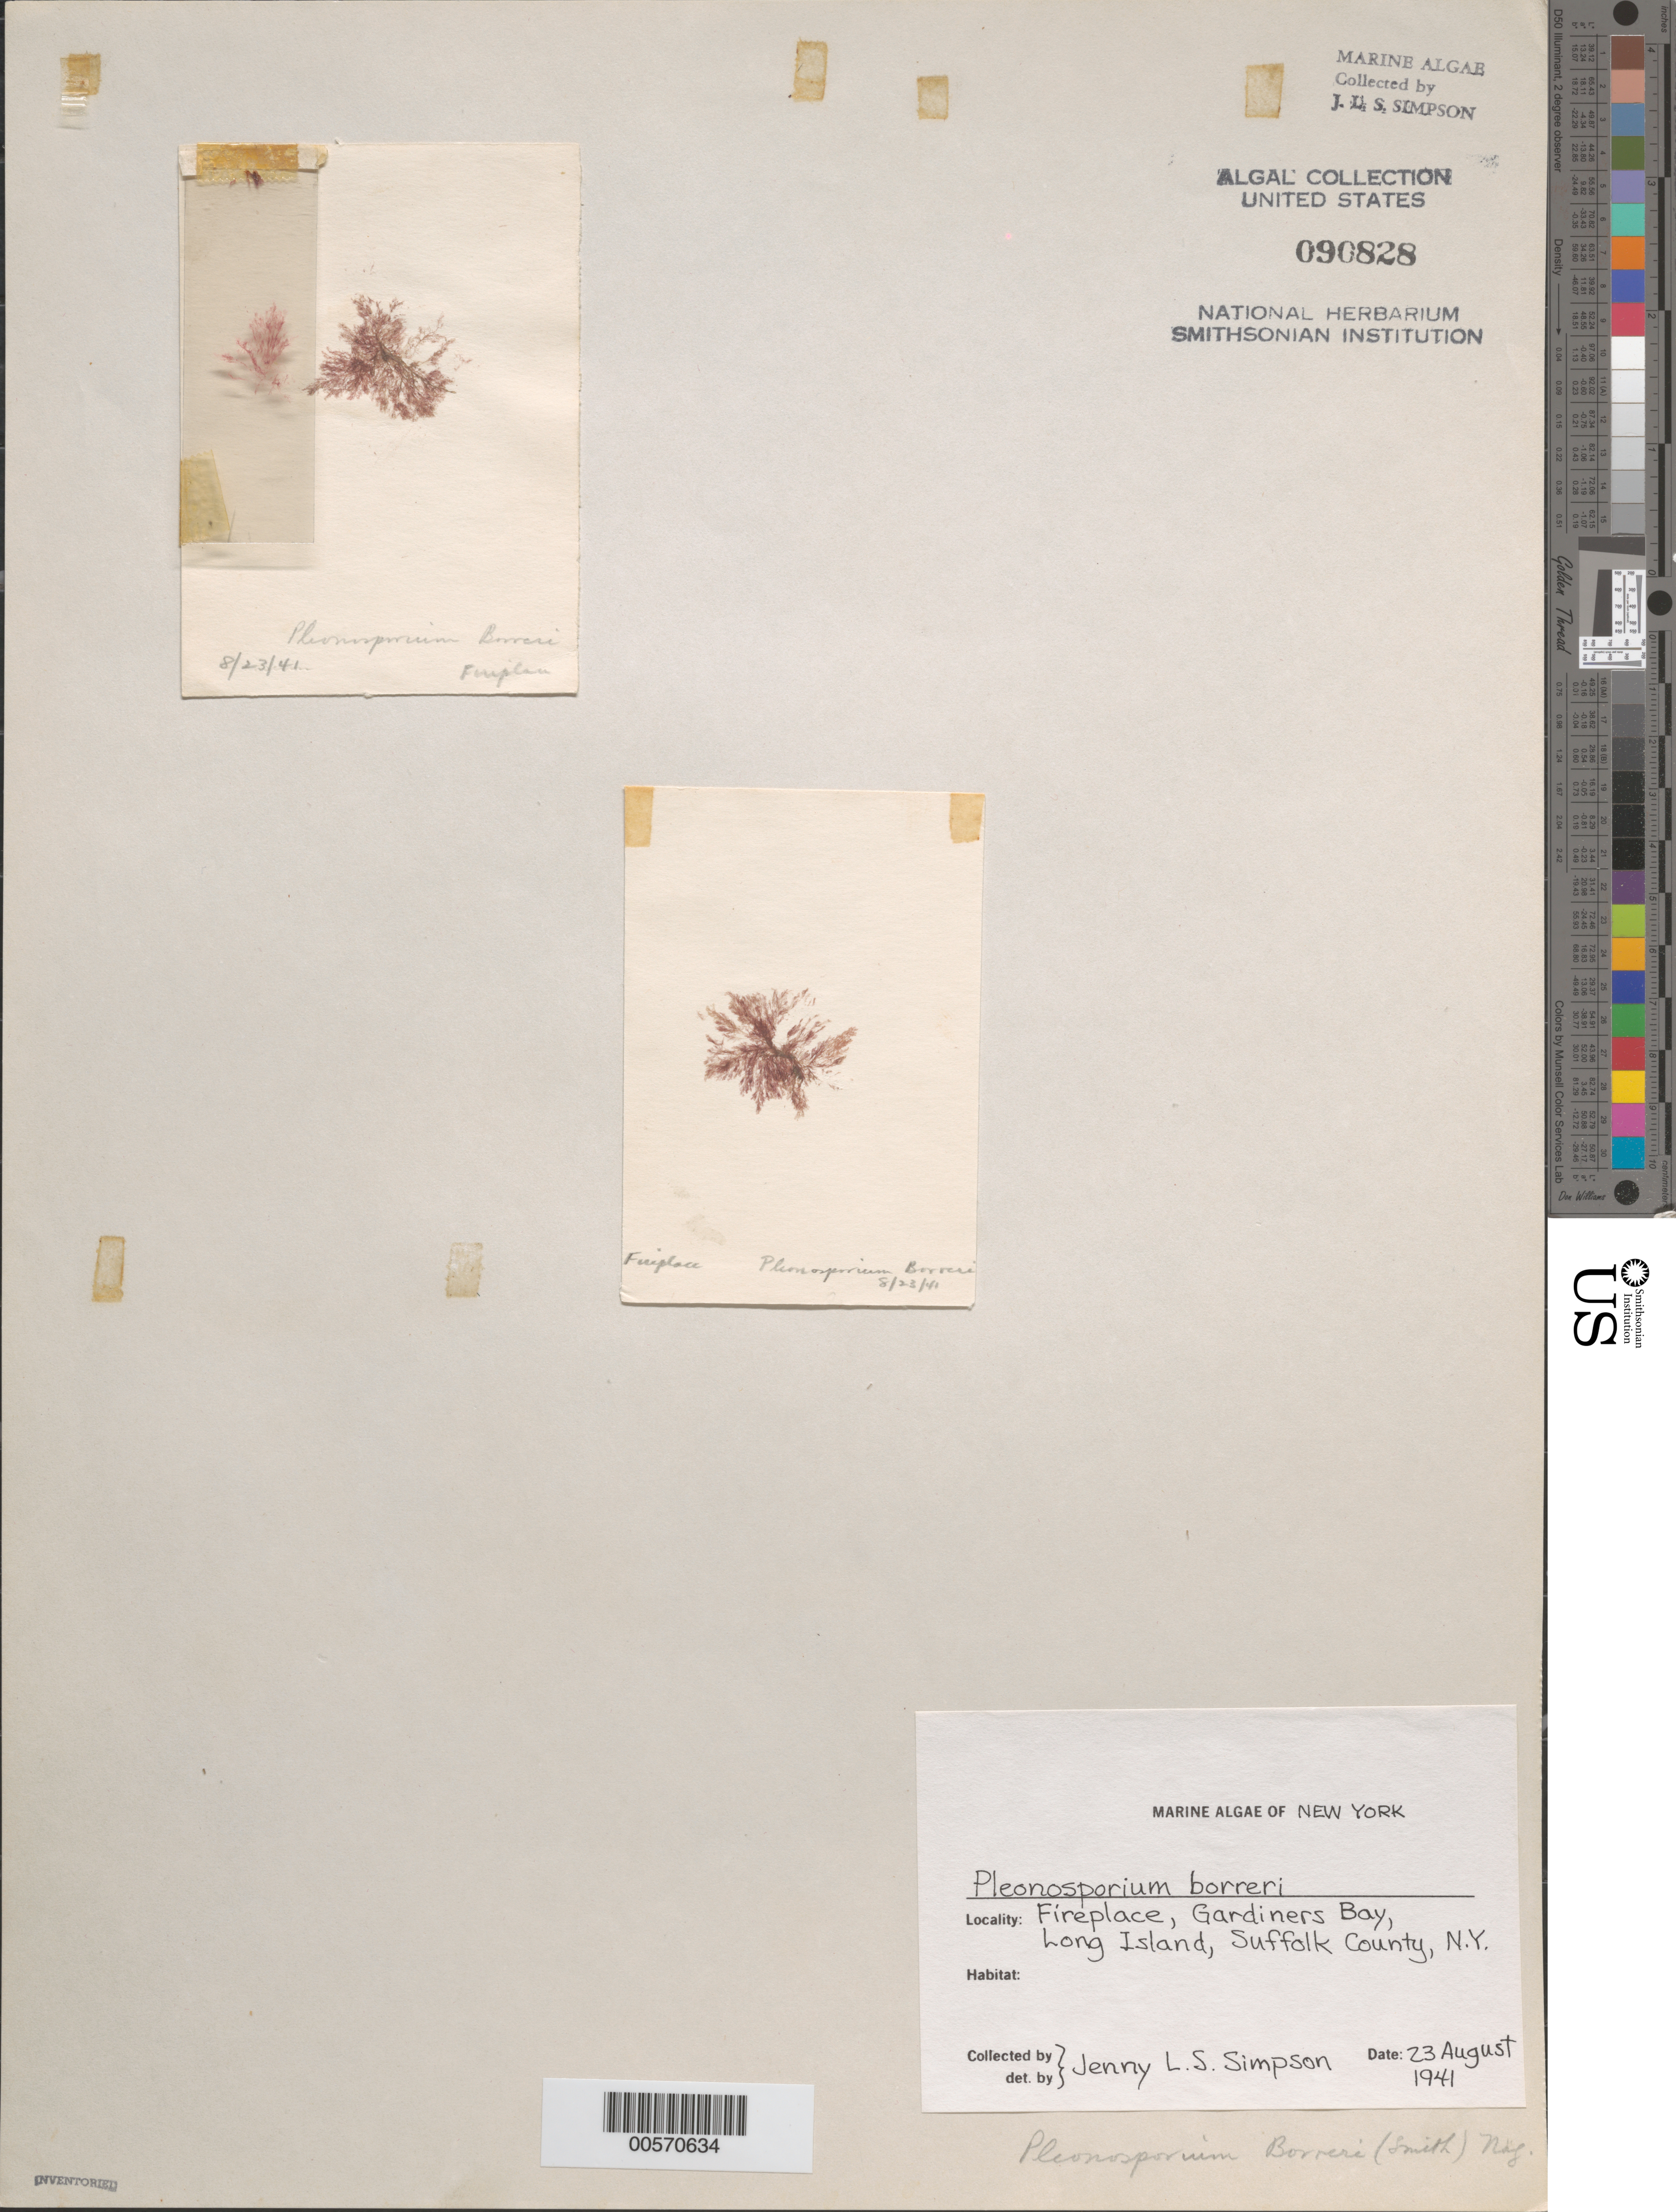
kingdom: Plantae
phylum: Rhodophyta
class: Florideophyceae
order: Ceramiales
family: Wrangeliaceae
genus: Pleonosporium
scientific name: Pleonosporium borreri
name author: (Sm.) Näg.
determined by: Simpson, J. L. S.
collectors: J. Simpson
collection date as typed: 23 Aug 1941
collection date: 1941-08-23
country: United States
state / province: New York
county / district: Suffolk County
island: Long Island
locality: Fireplace, Gardiners Bay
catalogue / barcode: US 90828